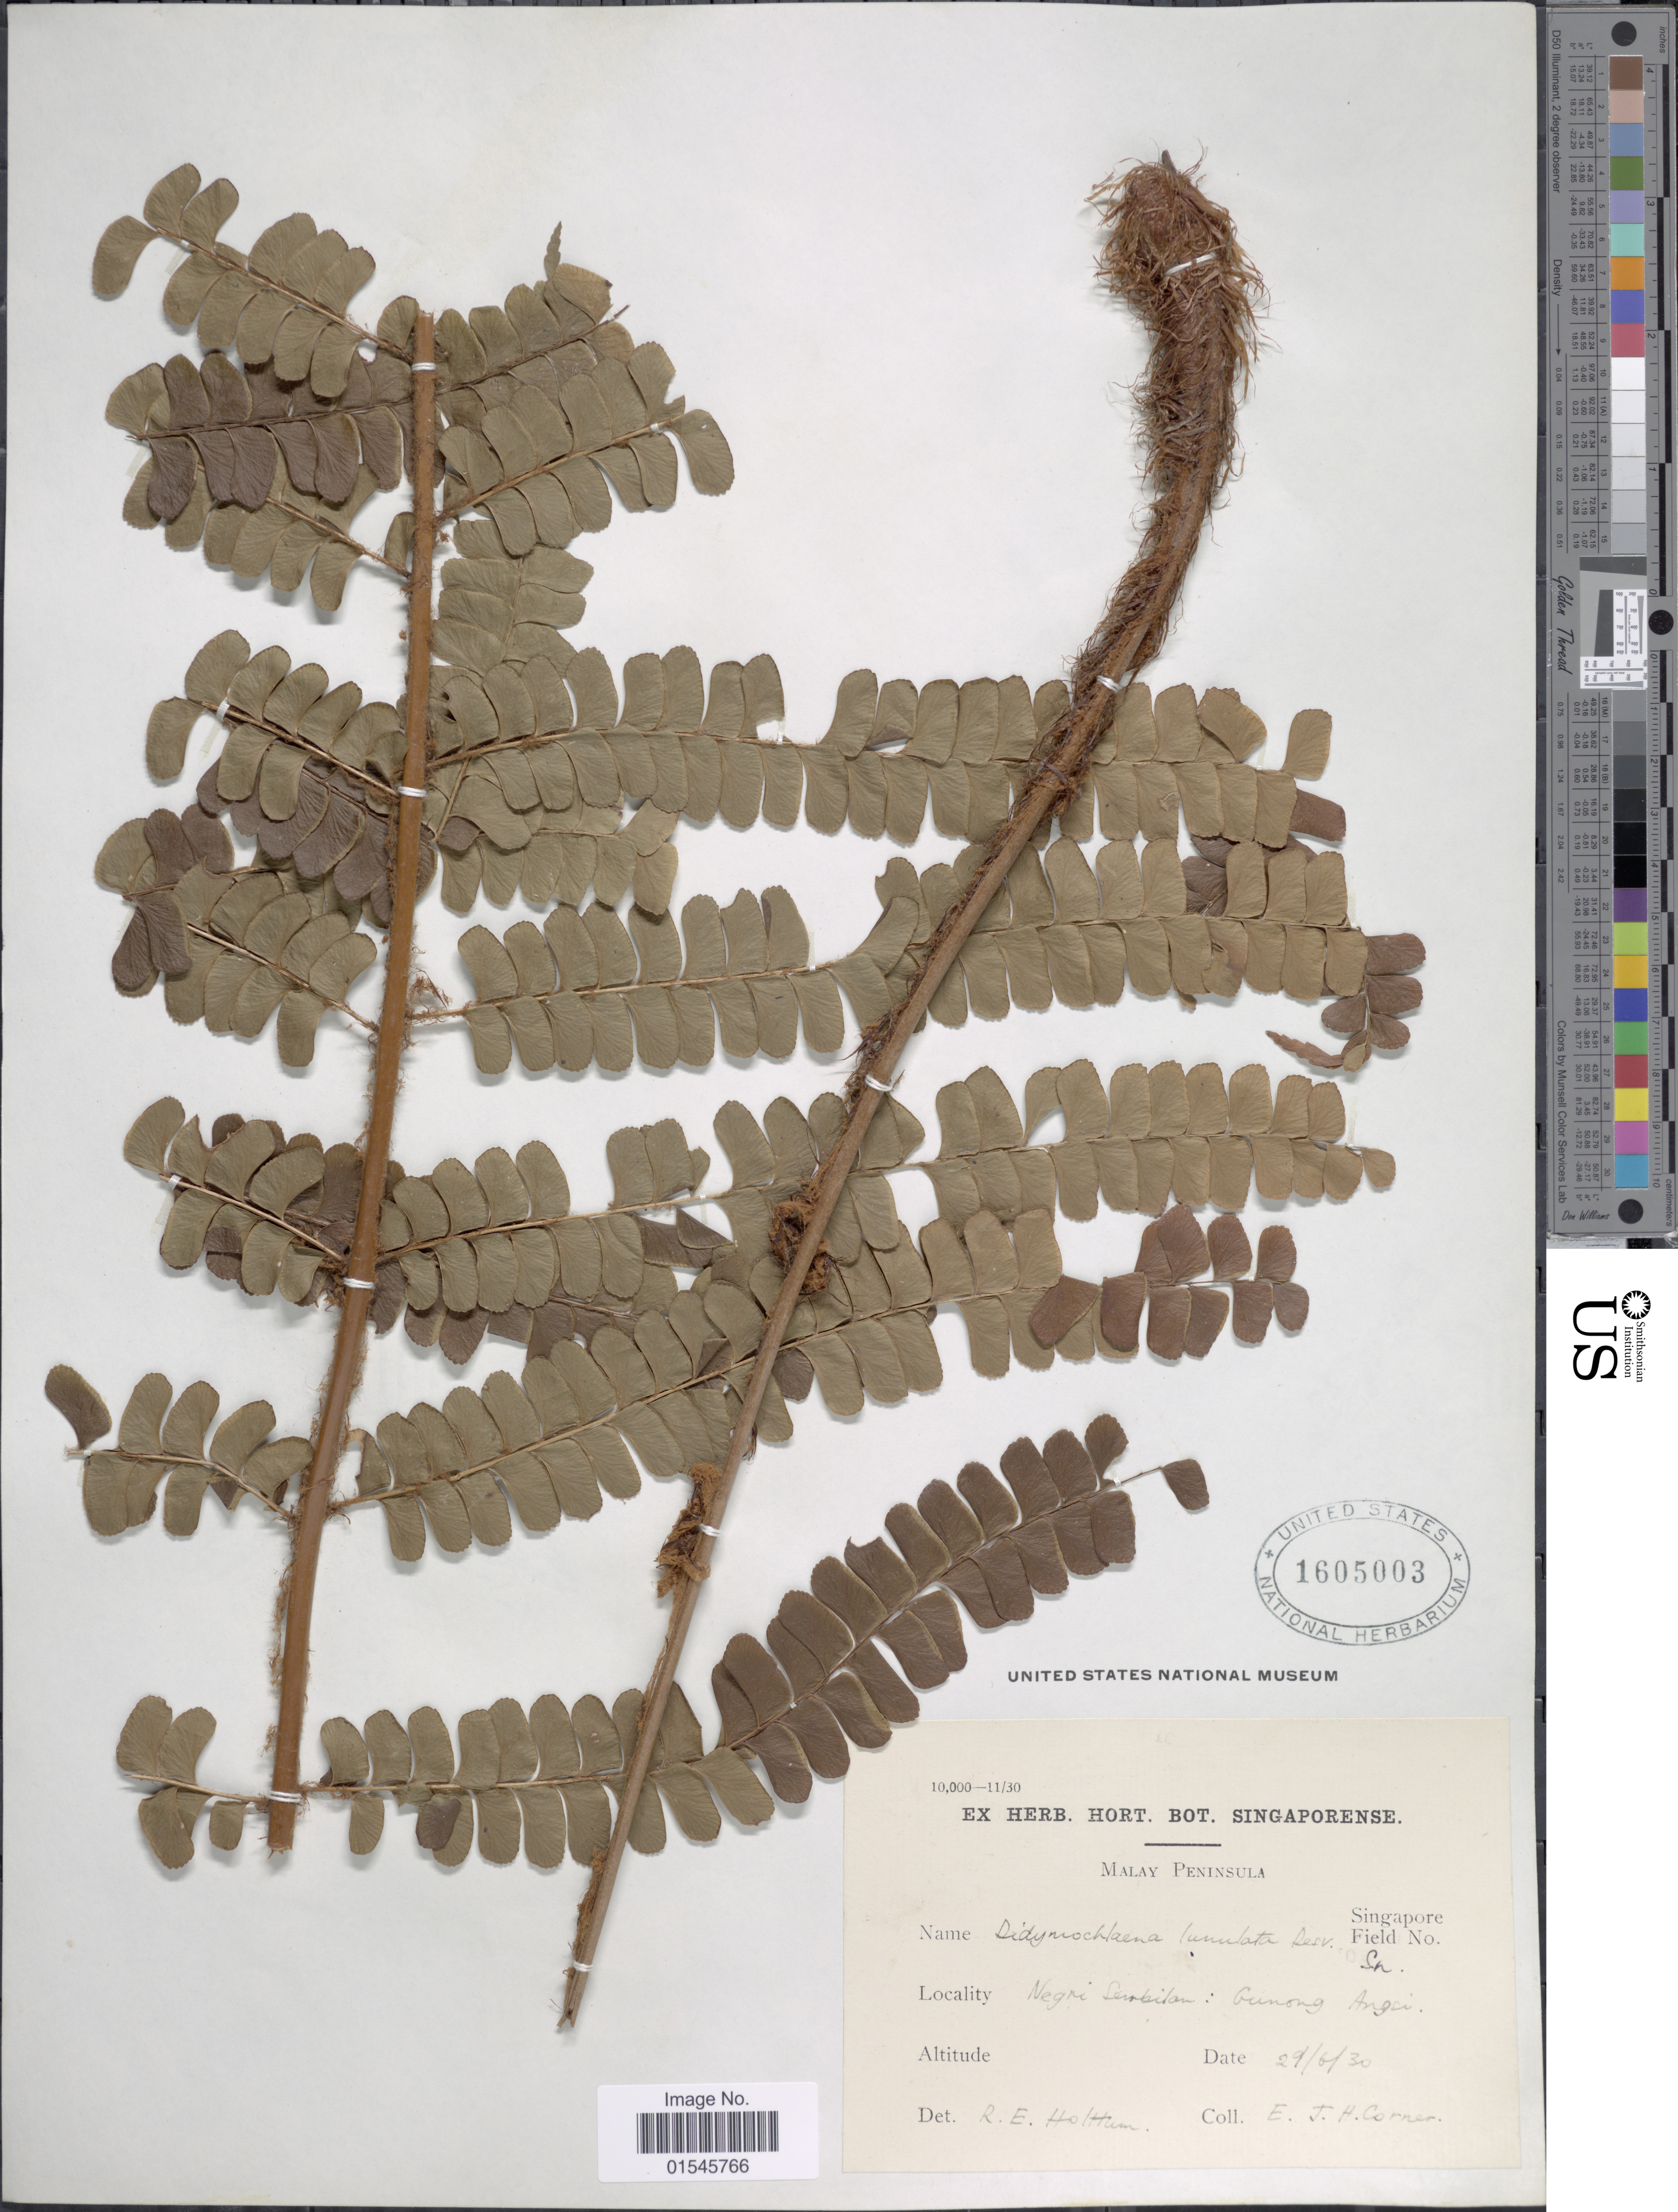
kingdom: Plantae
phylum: Tracheophyta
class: Polypodiopsida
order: Polypodiales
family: Didymochlaenaceae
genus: Didymochlaena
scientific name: Didymochlaena truncatula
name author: (Sw.) J. Sm.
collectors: E. Corner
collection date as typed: Transcribed d/m/y: 29/6/30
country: Malaysia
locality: Malay Peninsula, negri Sembilan: Gunong Angi [interpreted]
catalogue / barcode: US 1605003